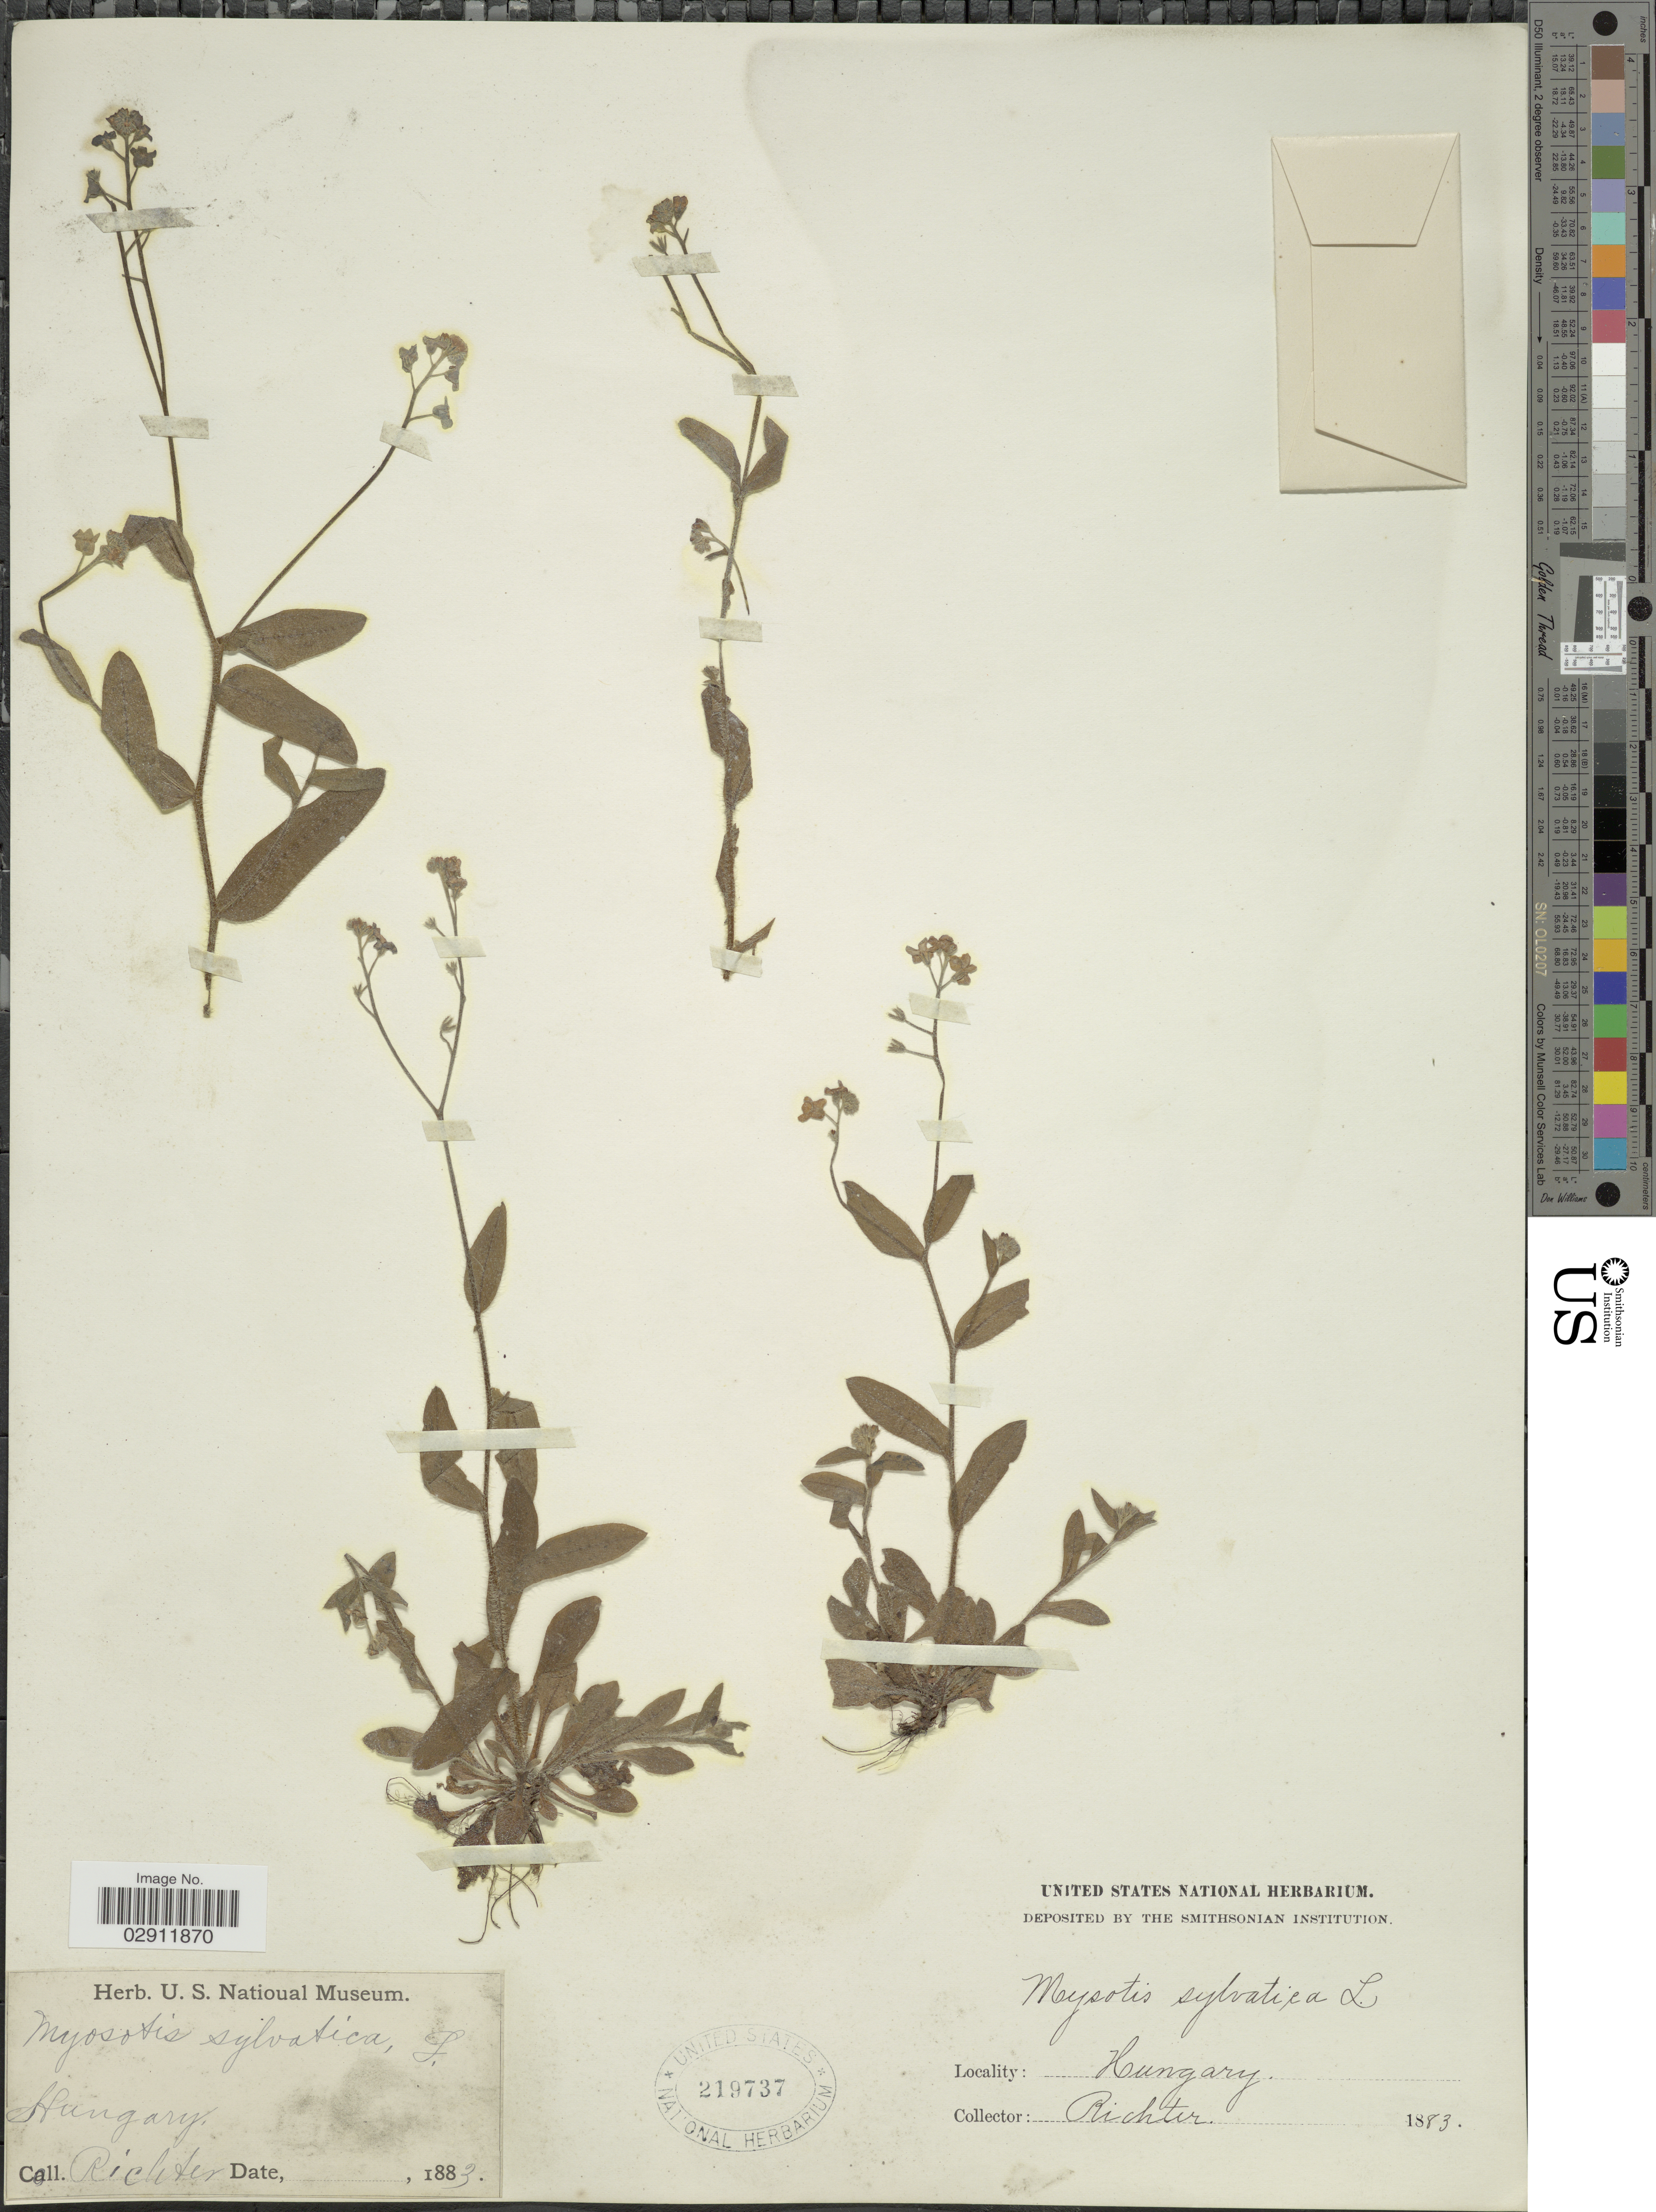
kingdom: Plantae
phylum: Tracheophyta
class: Magnoliopsida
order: Boraginales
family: Boraginaceae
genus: Myosotis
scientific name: Myosotis sylvatica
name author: Ehrh. ex Hoffm.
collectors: -- Richter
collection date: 1883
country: Hungary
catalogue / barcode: US 219737